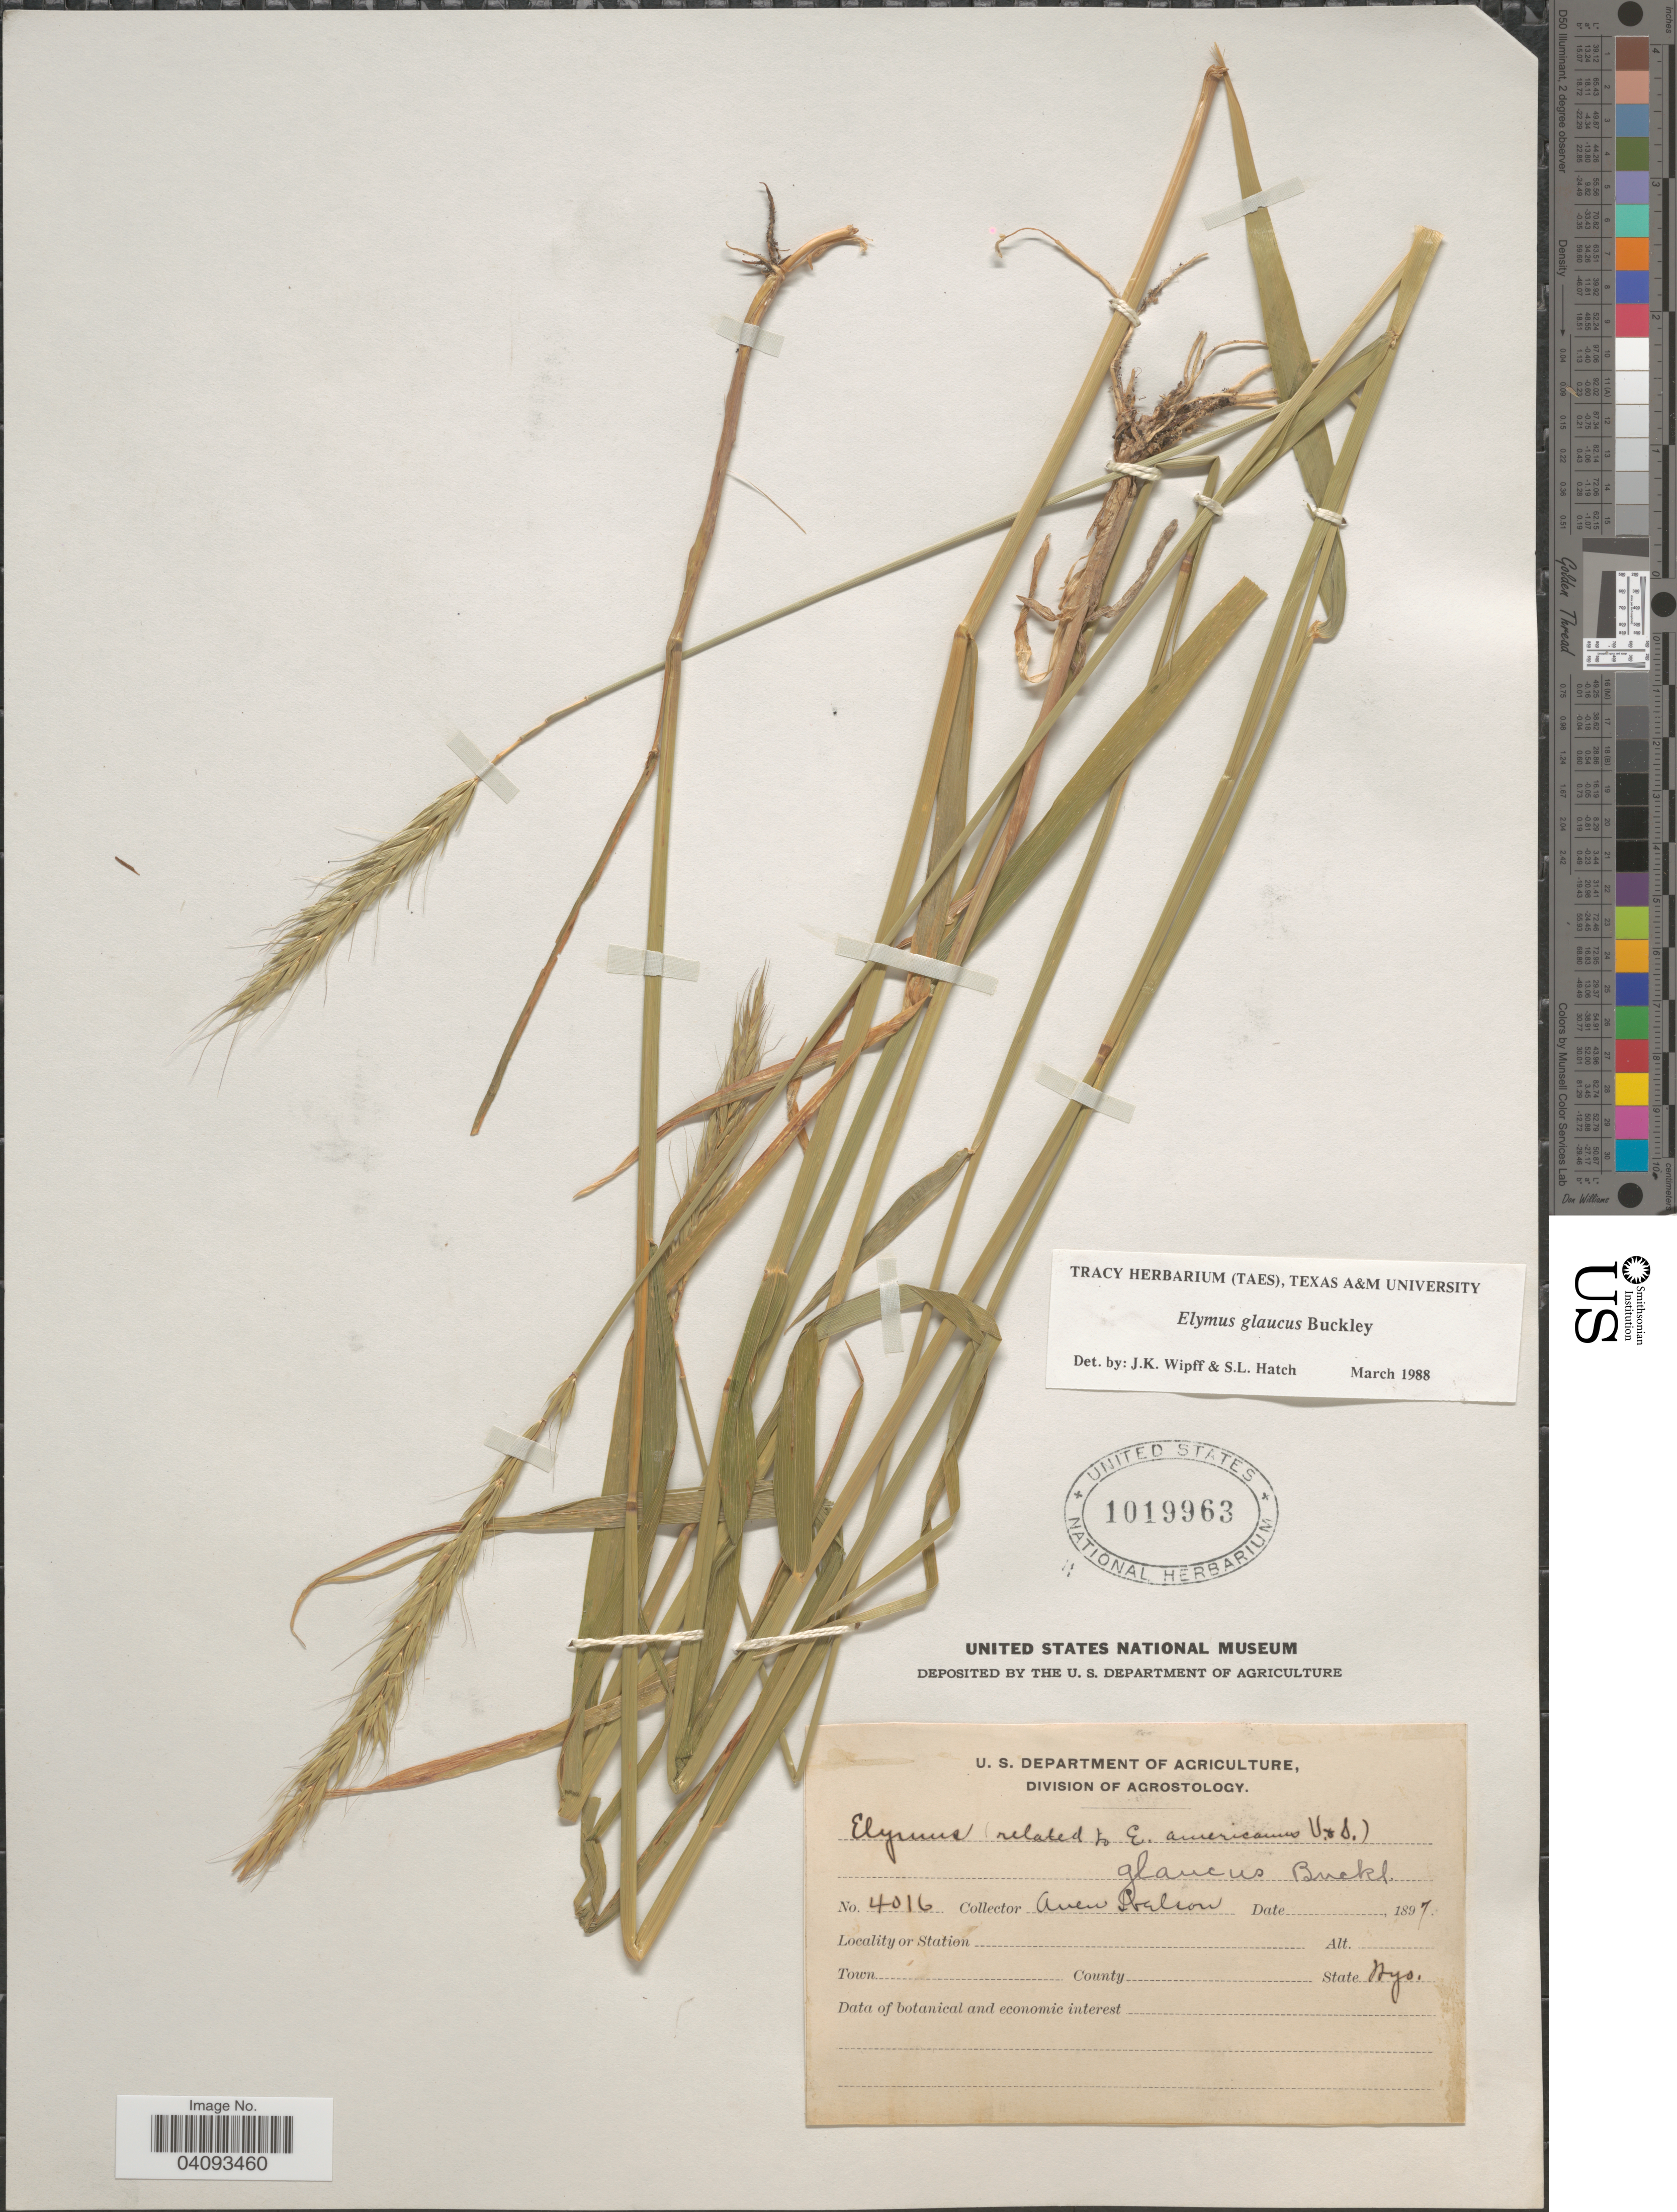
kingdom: Plantae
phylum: Tracheophyta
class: Liliopsida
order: Poales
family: Poaceae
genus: Elymus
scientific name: Elymus glaucus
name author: Buckley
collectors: A. Nelson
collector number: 4016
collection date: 1897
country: United States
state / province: Wyoming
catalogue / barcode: US 1019963